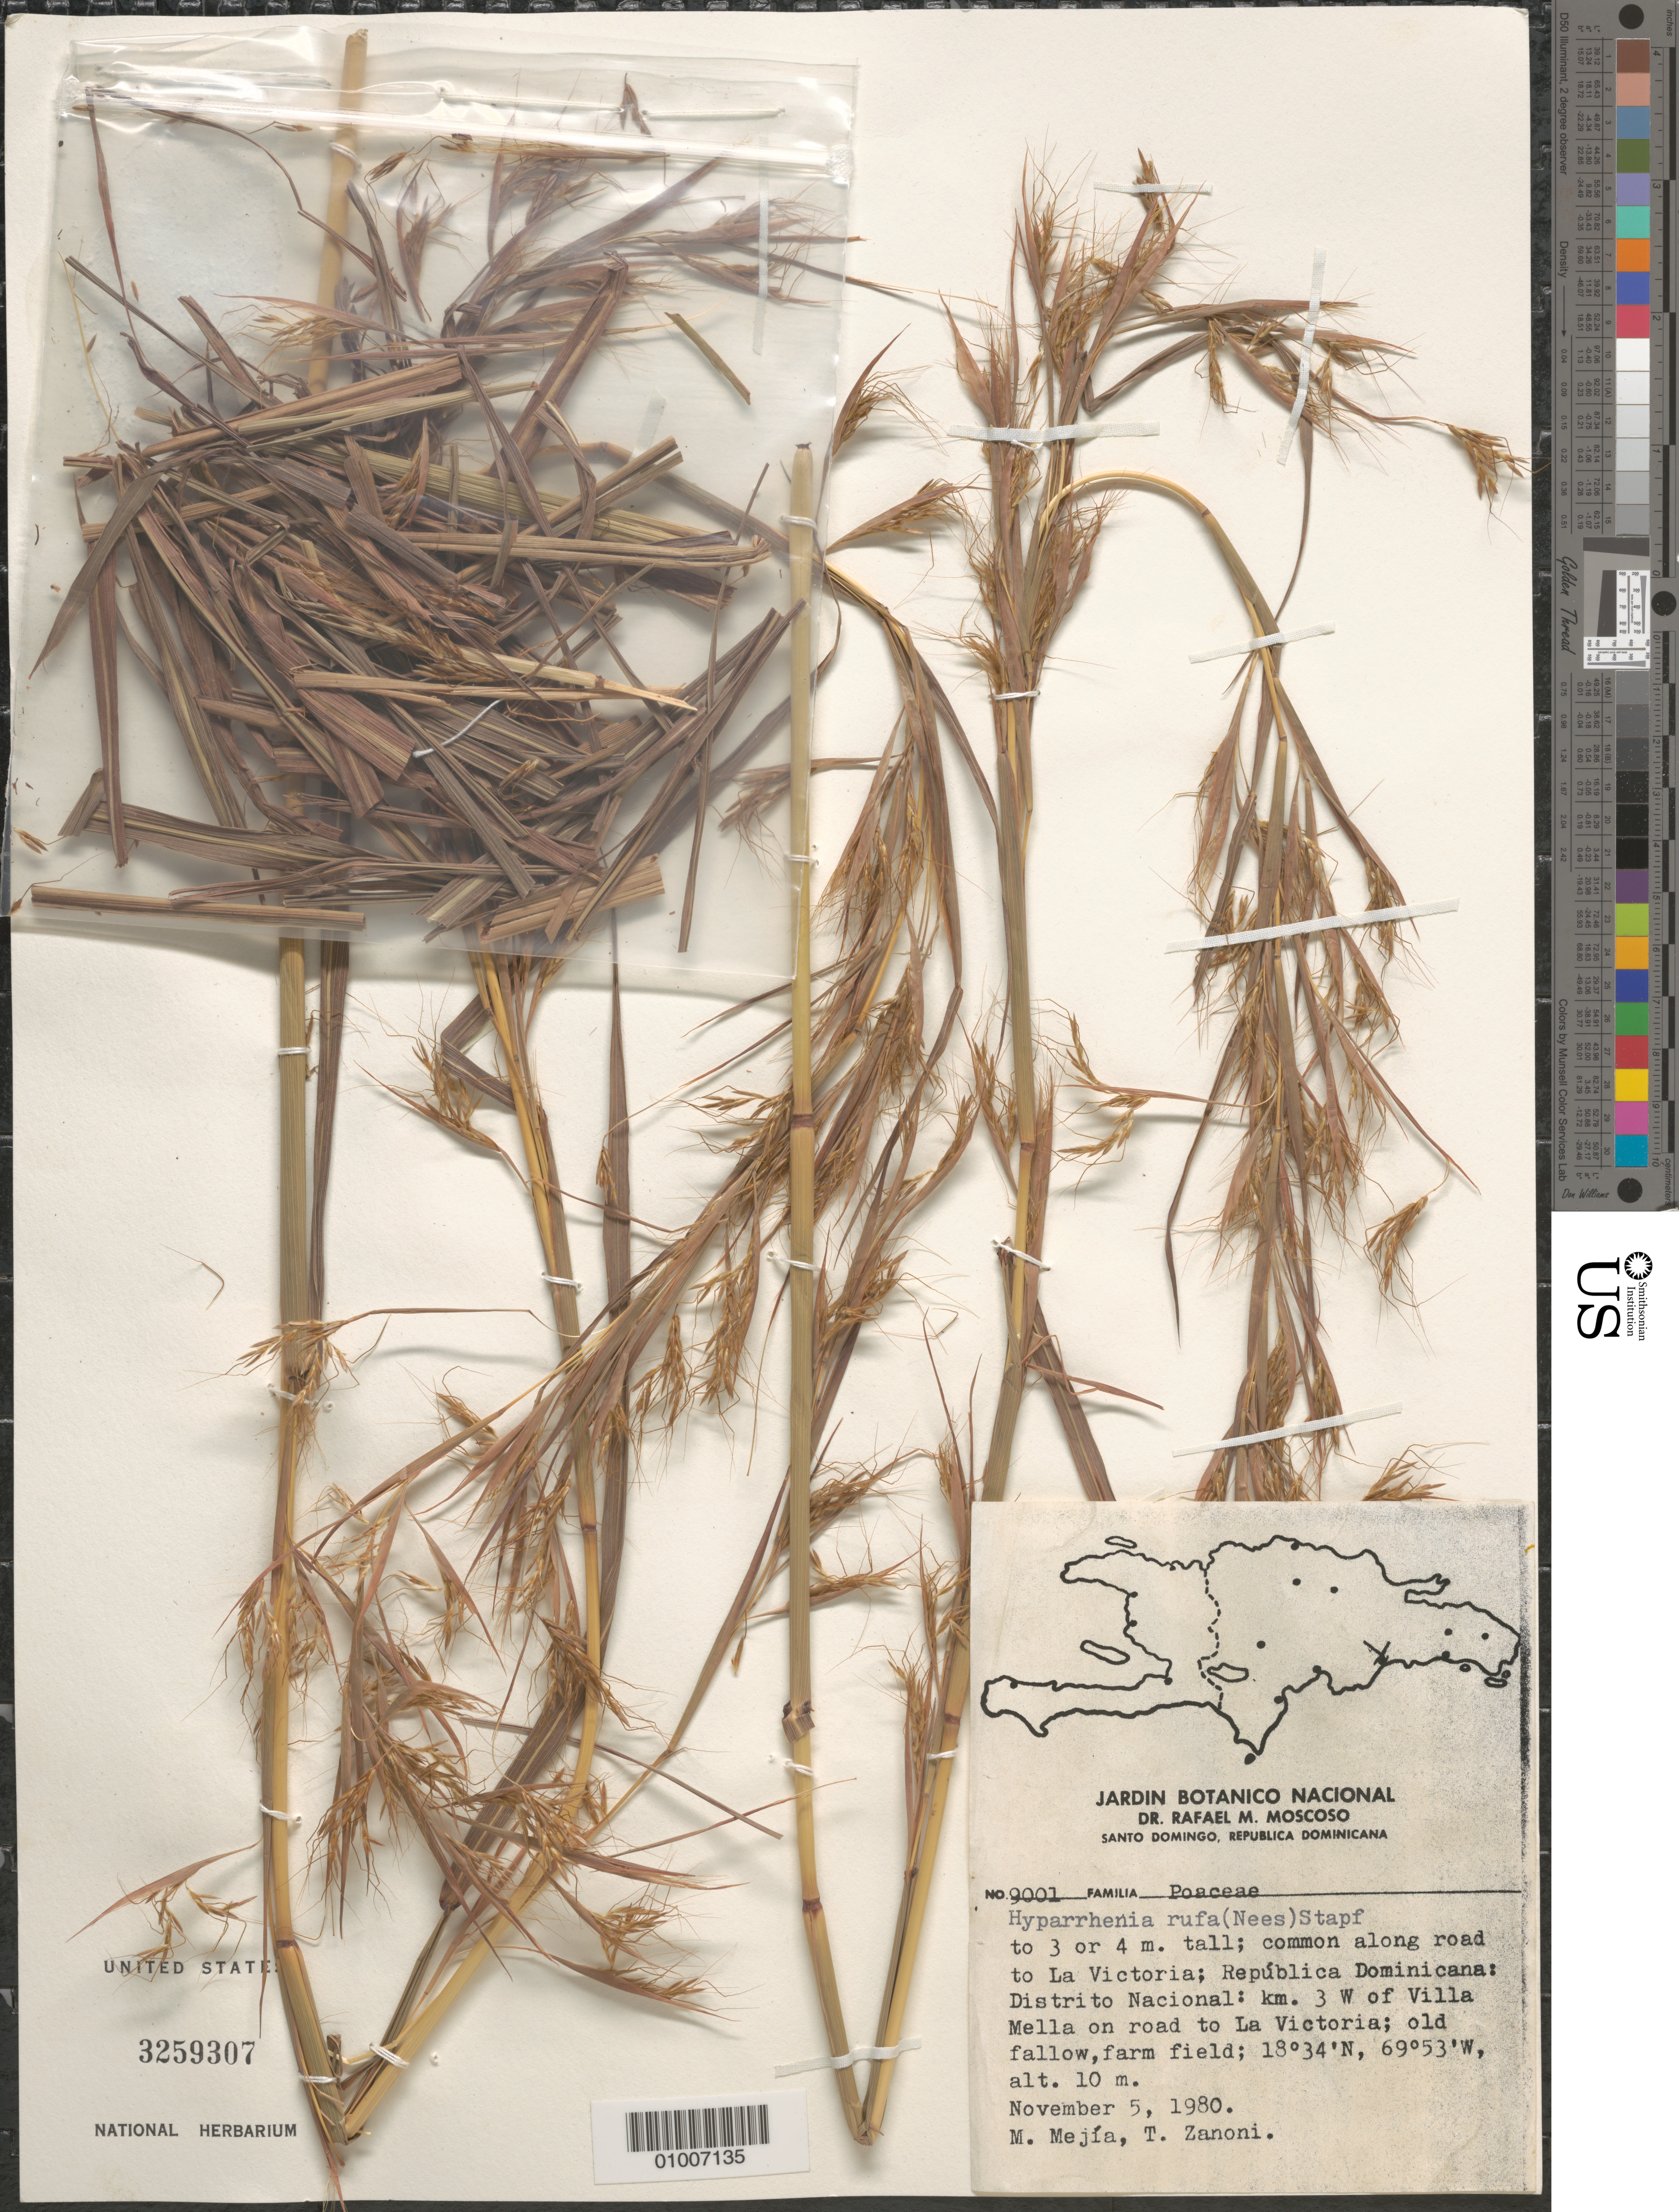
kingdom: Plantae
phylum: Tracheophyta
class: Liliopsida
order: Poales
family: Poaceae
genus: Hyparrhenia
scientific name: Hyparrhenia rufa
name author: (Nees) Stapf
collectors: M. Mejia & T. A. Zanoni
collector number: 9001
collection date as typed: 05 Nov 1980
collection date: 1980-11-05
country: Dominican Republic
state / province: Distrito Nacional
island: Hispaniola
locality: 3 W of Villa Mella on road to La Victoria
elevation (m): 10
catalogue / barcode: US 3259307